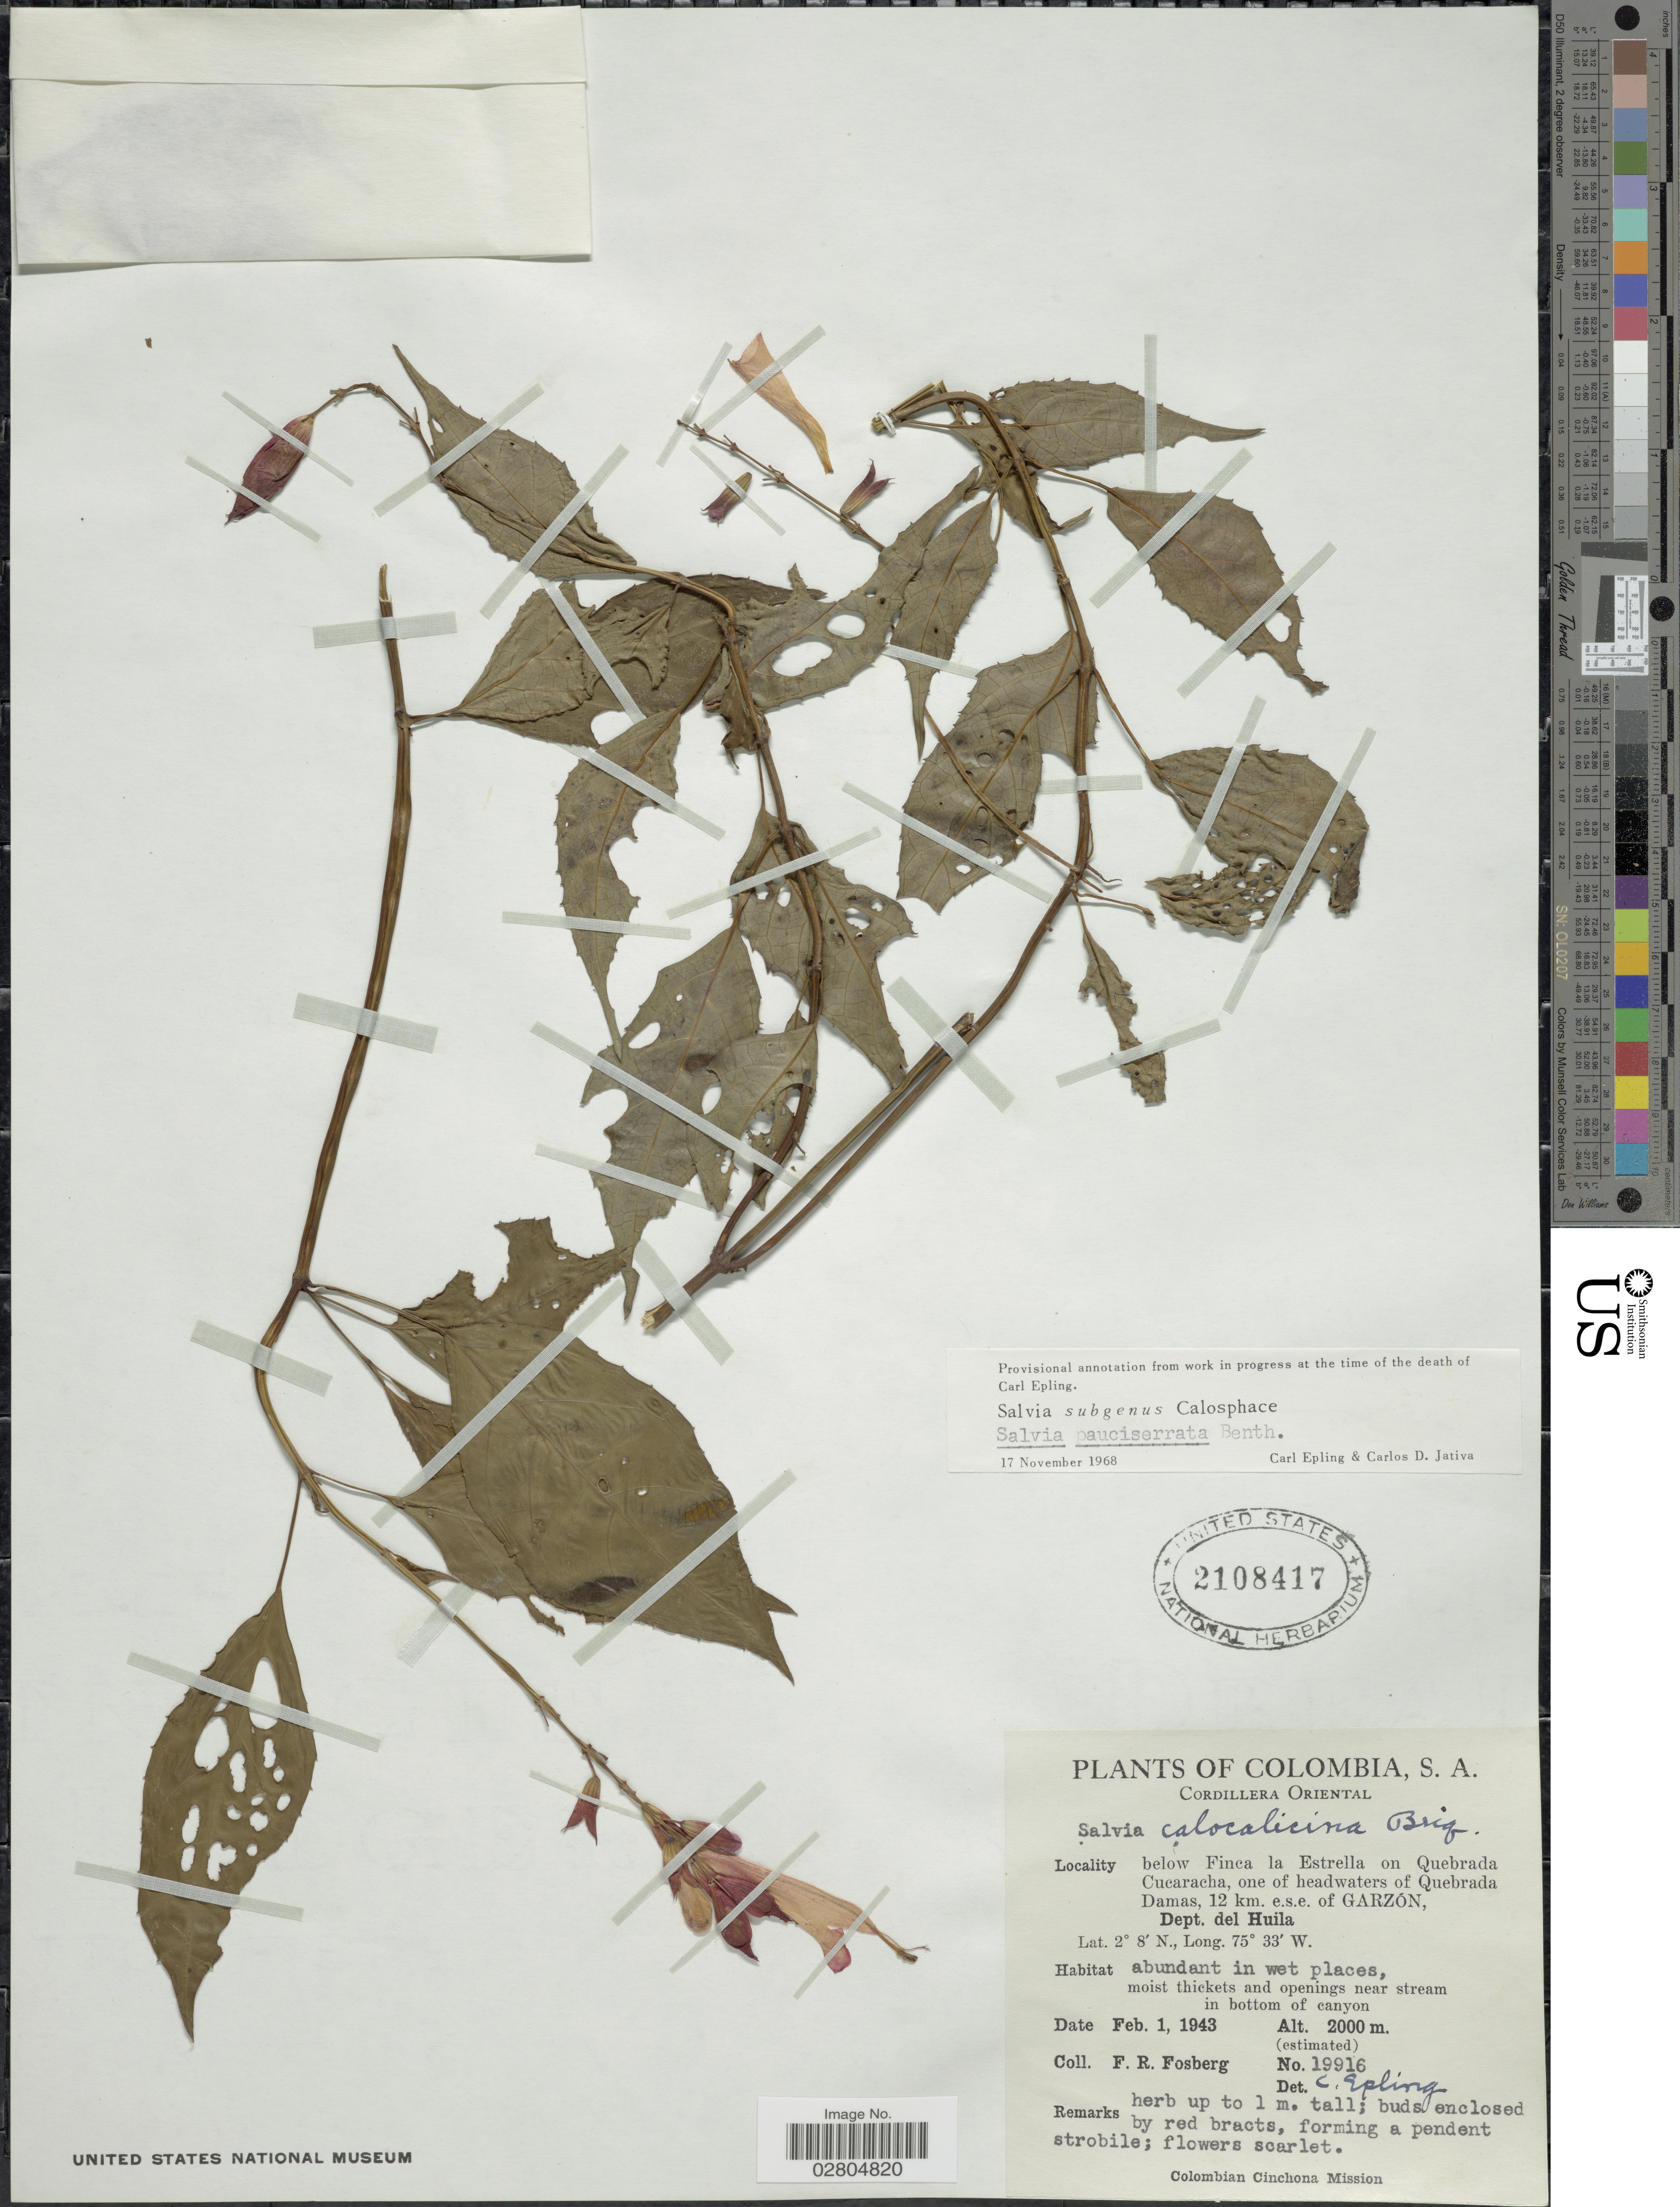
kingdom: Plantae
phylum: Tracheophyta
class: Magnoliopsida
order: Lamiales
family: Lamiaceae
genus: Salvia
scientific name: Salvia pauciserrata subsp. pauciserrata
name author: Benth.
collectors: F. R. Fosberg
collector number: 19916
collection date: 1943-02-01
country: Colombia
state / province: Huila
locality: Cordillera Oriental. Below Finca la Estrella on Quebrada Cucaracha, one of headwaters of Quebrada Damas, 12 km. e.s.e. of Garzon, Dept. del Huila.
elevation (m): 2000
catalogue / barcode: US 2108417